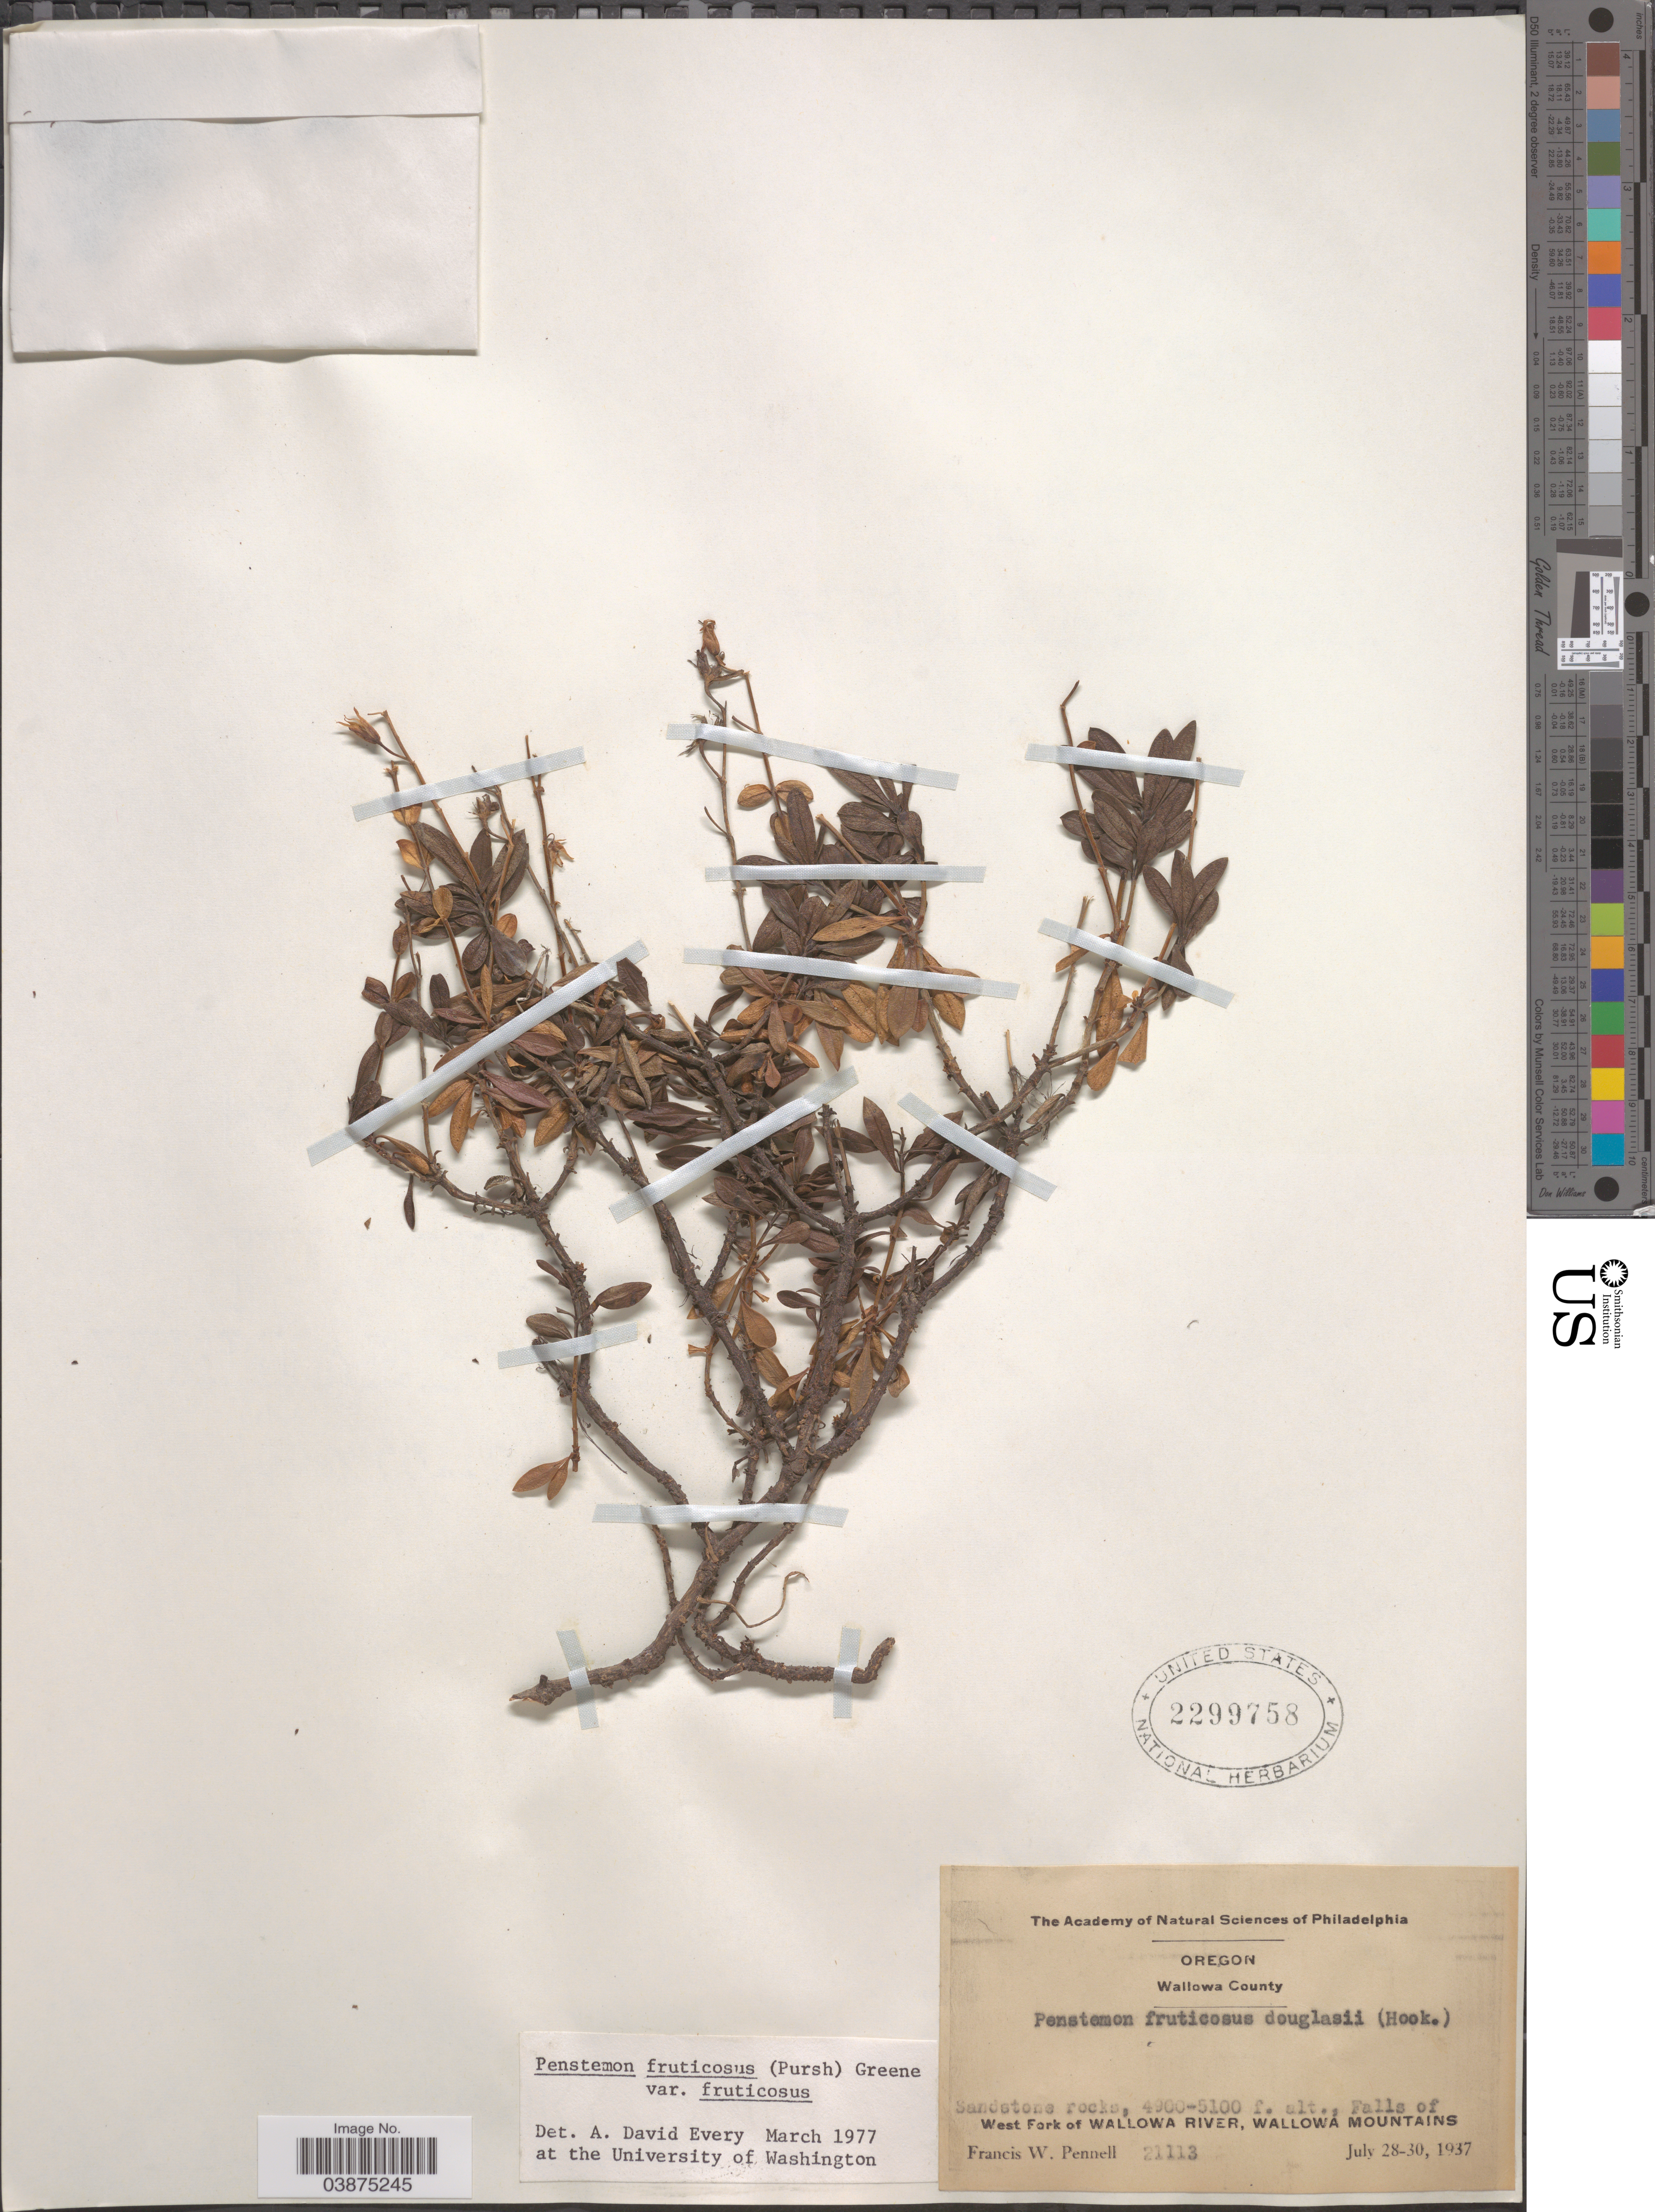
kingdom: Plantae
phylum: Tracheophyta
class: Magnoliopsida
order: Lamiales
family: Plantaginaceae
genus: Penstemon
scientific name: Penstemon fruticosus var. fruticosus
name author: (Pursh) Greene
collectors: F. W. Pennell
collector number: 21113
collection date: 1937-07-28/1937-07-30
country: United States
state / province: Oregon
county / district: Wallowa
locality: Wallowa County. Falls of West Fork of Wallowa River, Wallowa Mountains.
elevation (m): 1494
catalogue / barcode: US 2299758